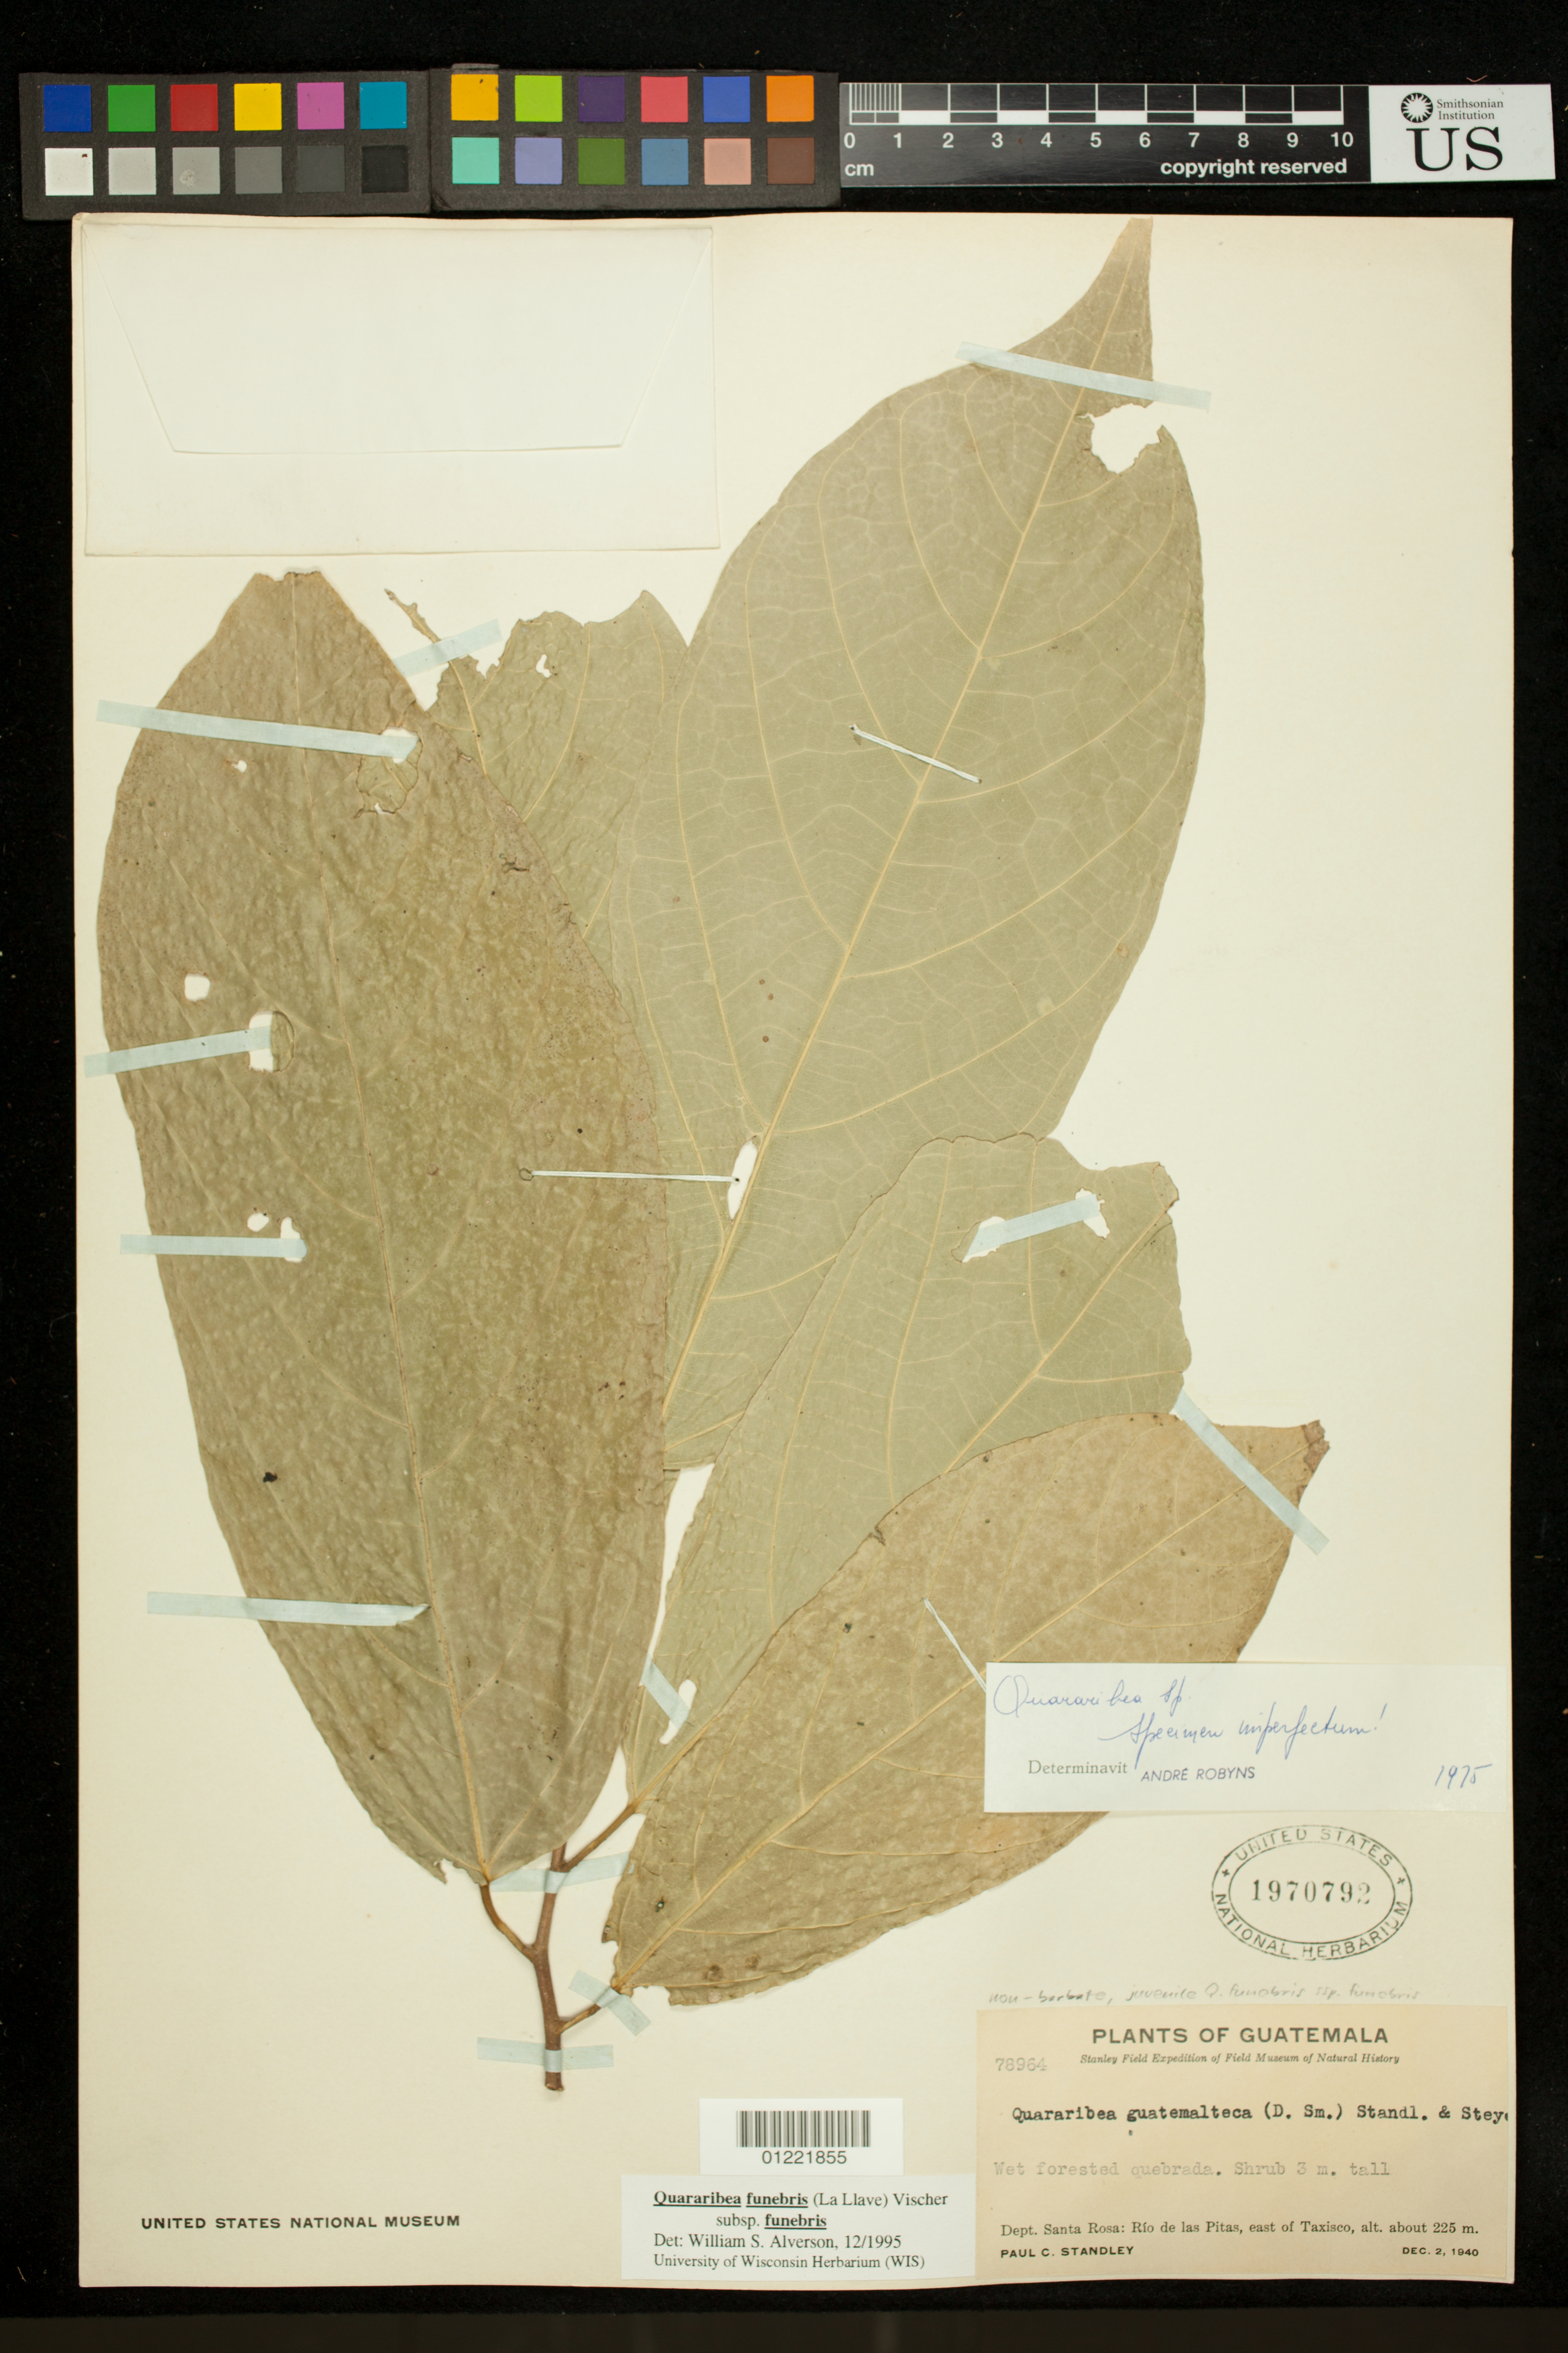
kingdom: Plantae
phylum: Tracheophyta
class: Magnoliopsida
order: Malvales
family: Malvaceae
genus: Quararibea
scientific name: Quararibea funebris subsp. funebris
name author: (La Llave) Vischer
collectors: P. C. Standley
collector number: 78964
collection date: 1940-12-02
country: Guatemala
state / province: Santa Rosa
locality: Rio de las Pitas, East of Taxisco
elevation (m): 225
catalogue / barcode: US 1970792